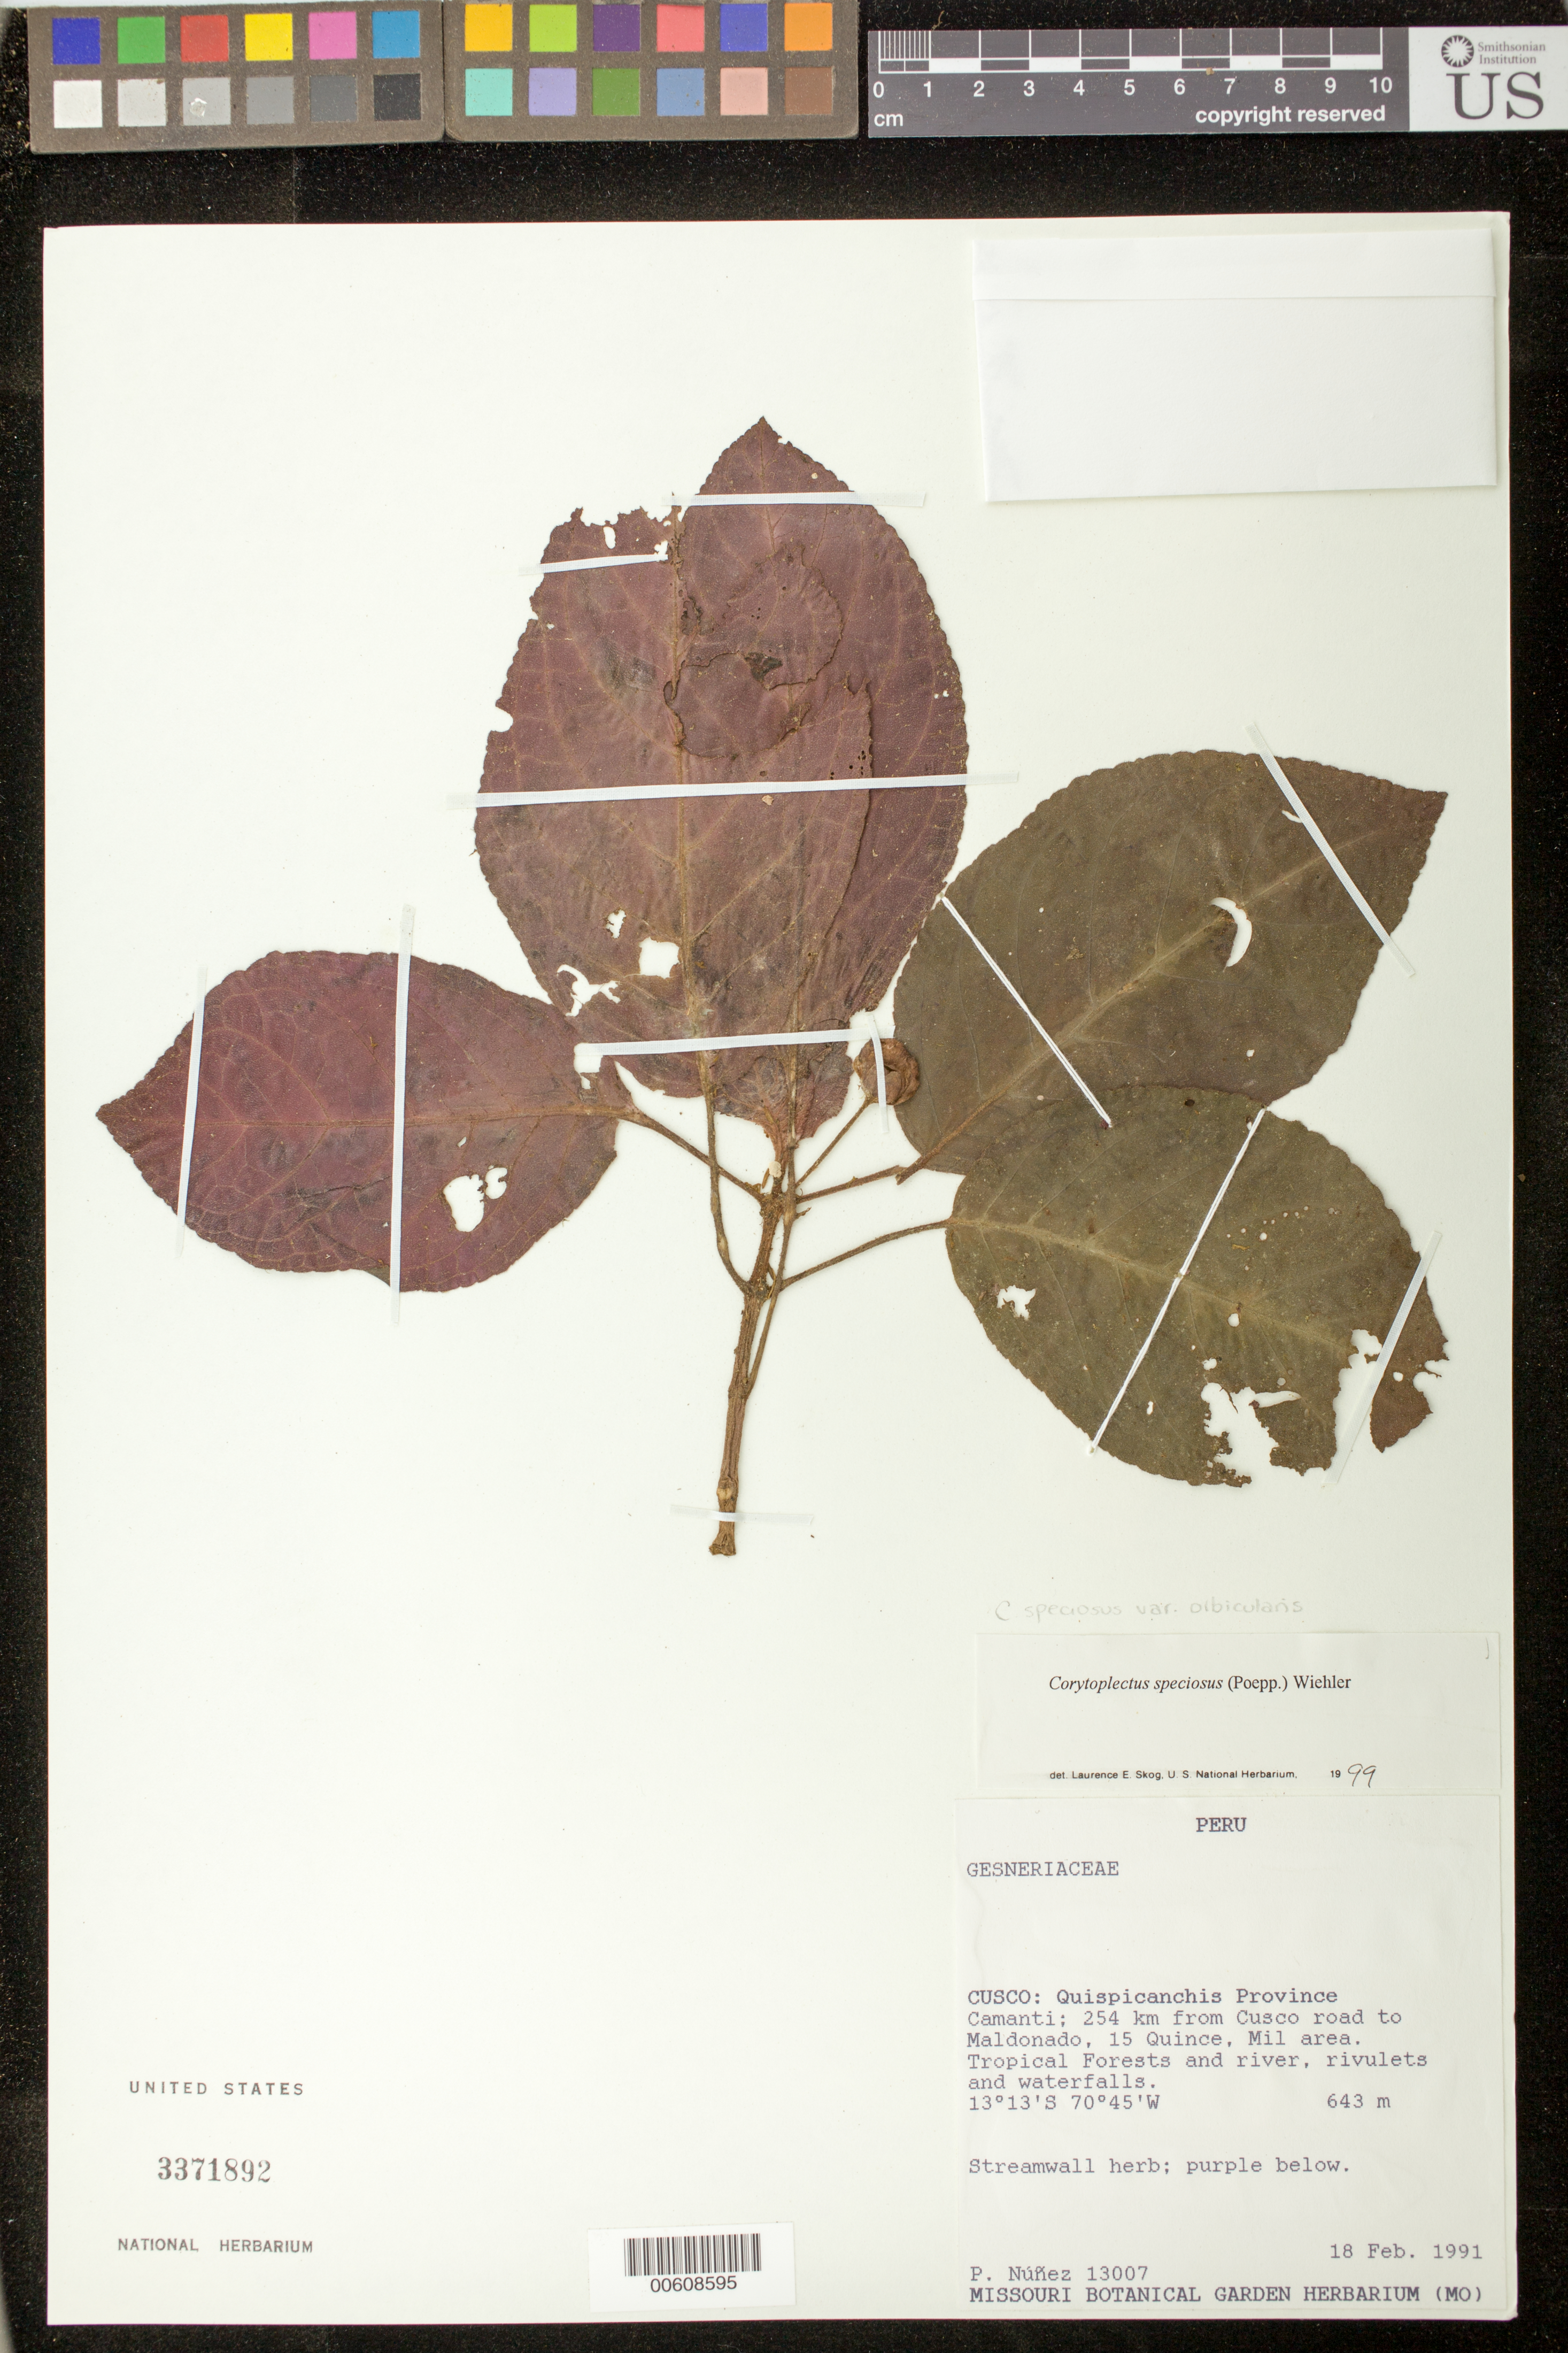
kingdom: Plantae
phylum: Tracheophyta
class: Magnoliopsida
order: Lamiales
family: Gesneriaceae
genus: Corytoplectus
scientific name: Corytoplectus speciosus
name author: (Poepp.) Wiehler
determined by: Skog, Laurence E.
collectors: P. Núñez V.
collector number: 13007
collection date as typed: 18 Feb 1991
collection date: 1991-02-18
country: Peru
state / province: Cusco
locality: Prov. Quispicanchis; Camanti; 254 km from Cusco road to maldonado, 15 Quince, Mil area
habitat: Tropical forests and river, rivulets and waterfalls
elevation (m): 643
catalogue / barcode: US 3371892